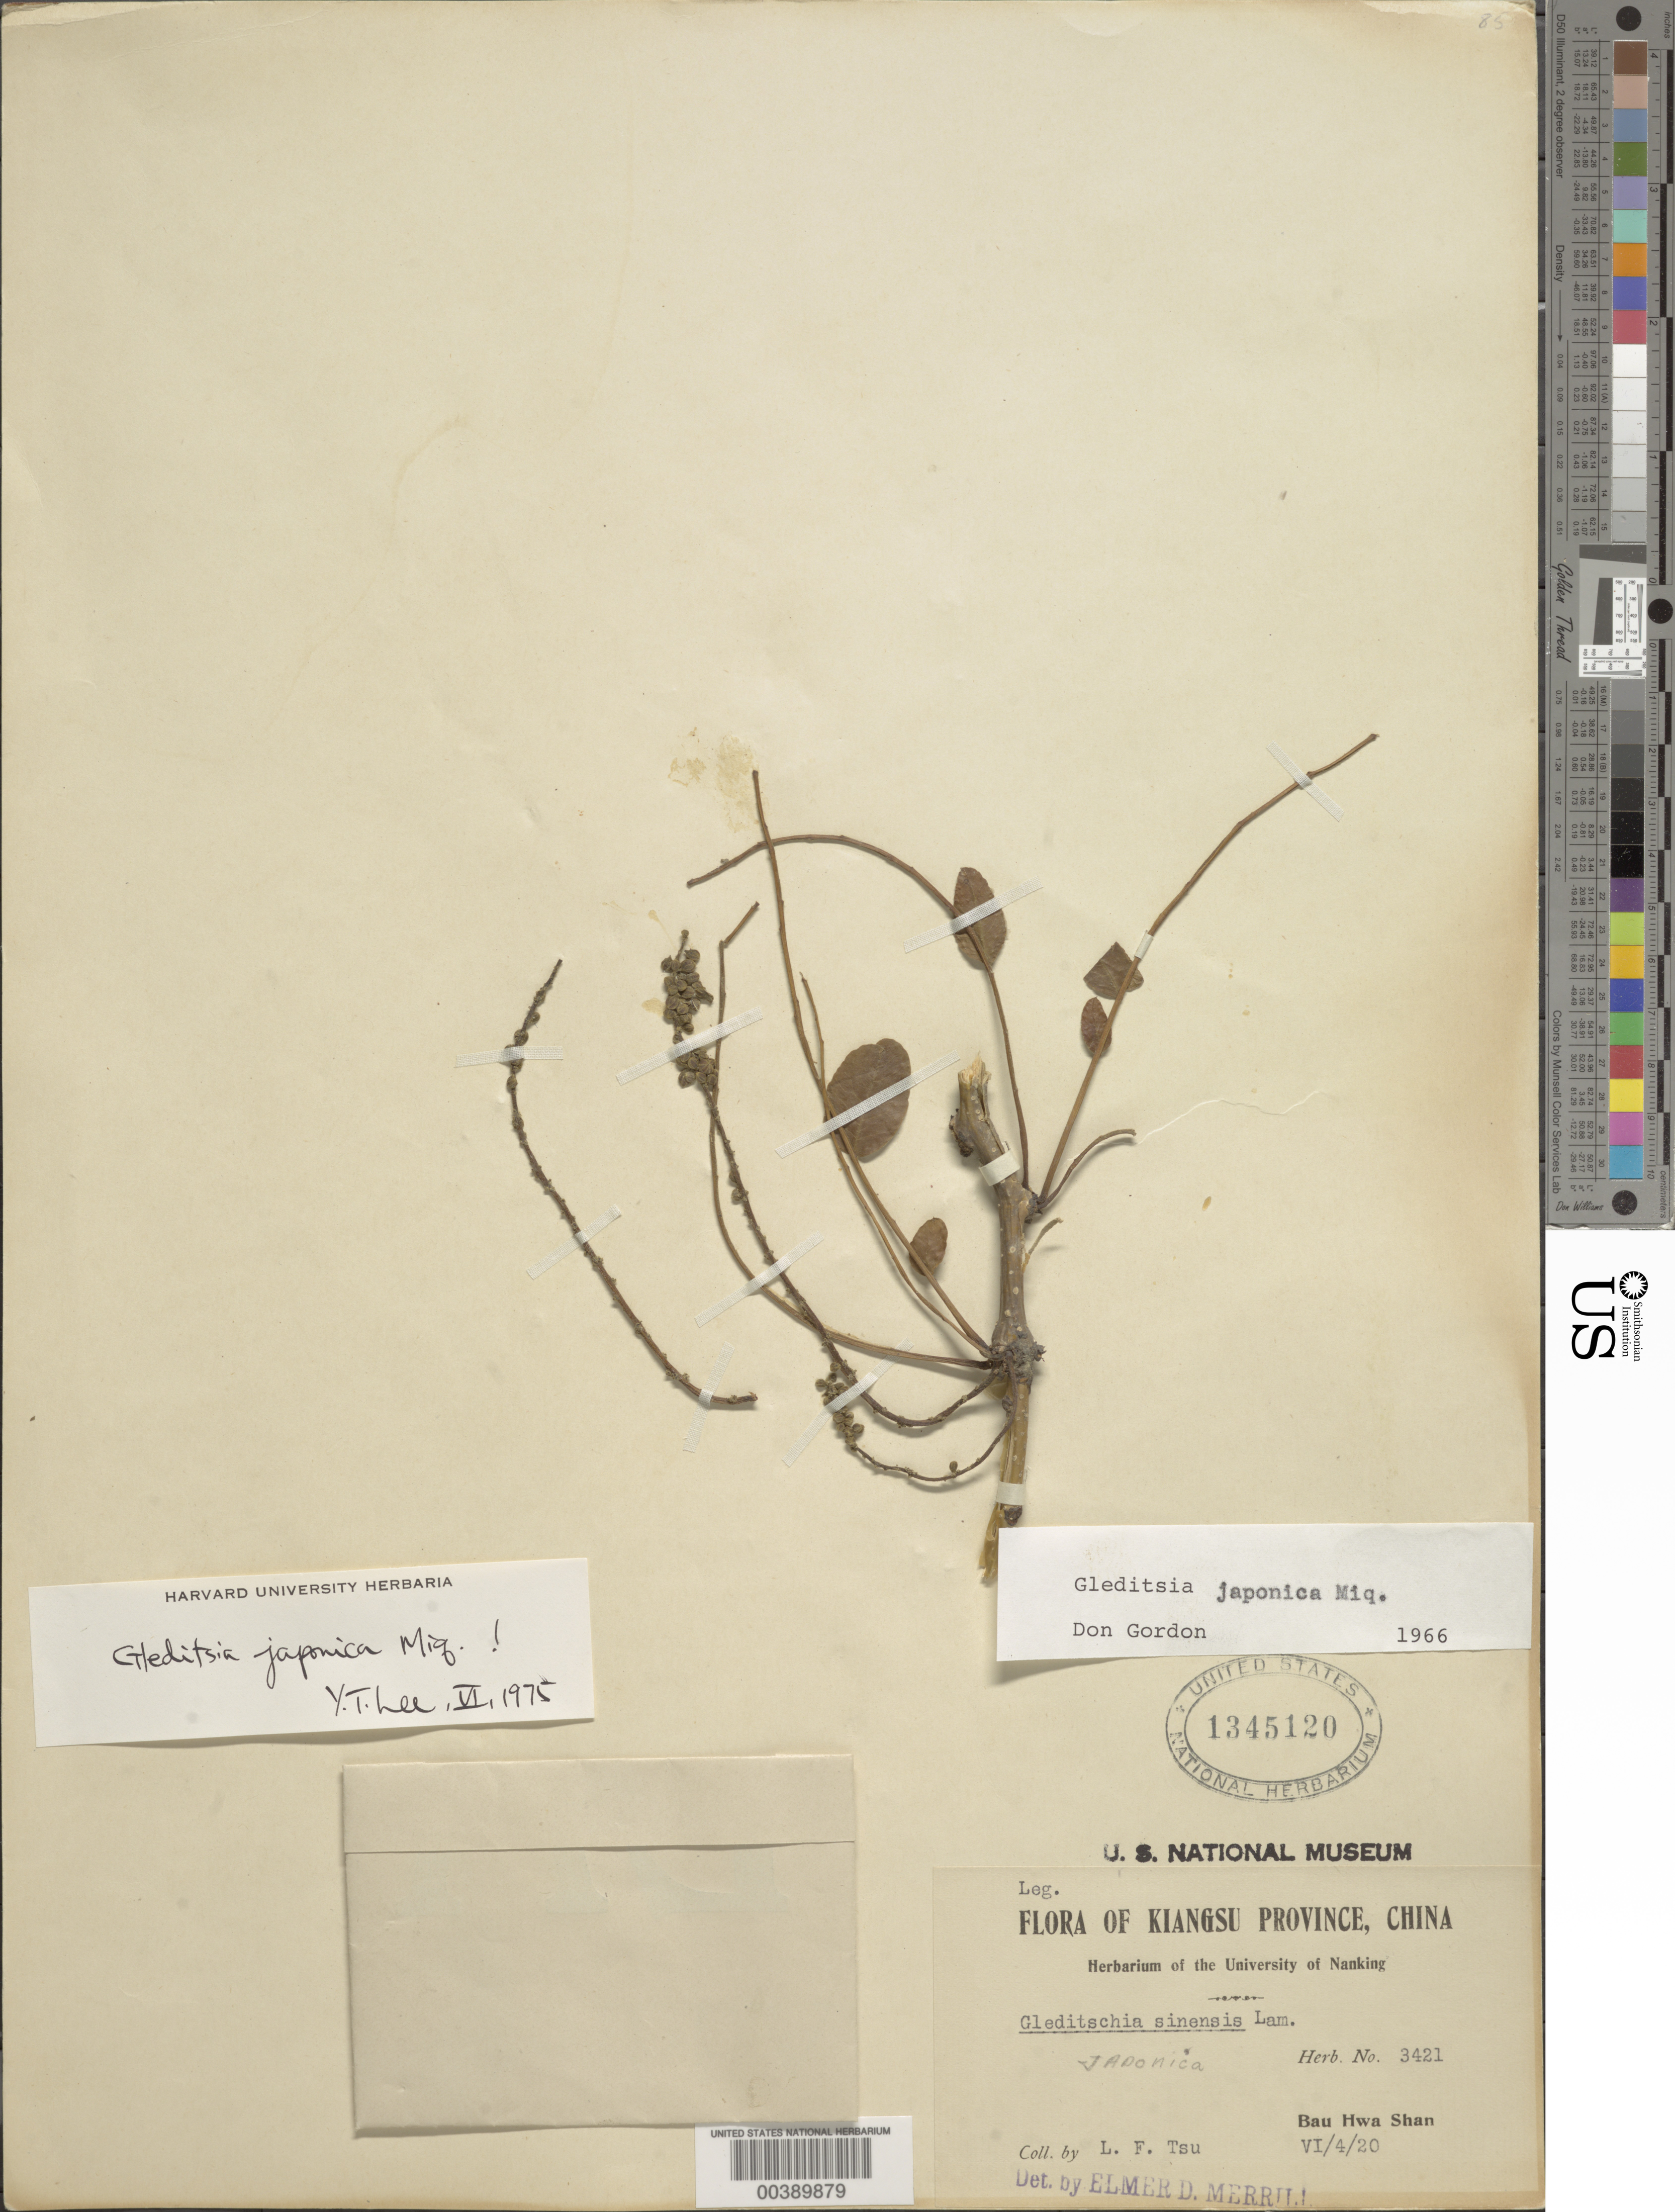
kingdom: Plantae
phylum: Tracheophyta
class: Magnoliopsida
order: Fabales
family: Fabaceae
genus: Gleditsia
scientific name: Gleditsia japonica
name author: Miq.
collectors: L. Tsu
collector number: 3421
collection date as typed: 04 Jun 1920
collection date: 1920-06-04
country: China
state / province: Jiangsu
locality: Bau hwa shan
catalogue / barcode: US 1345120